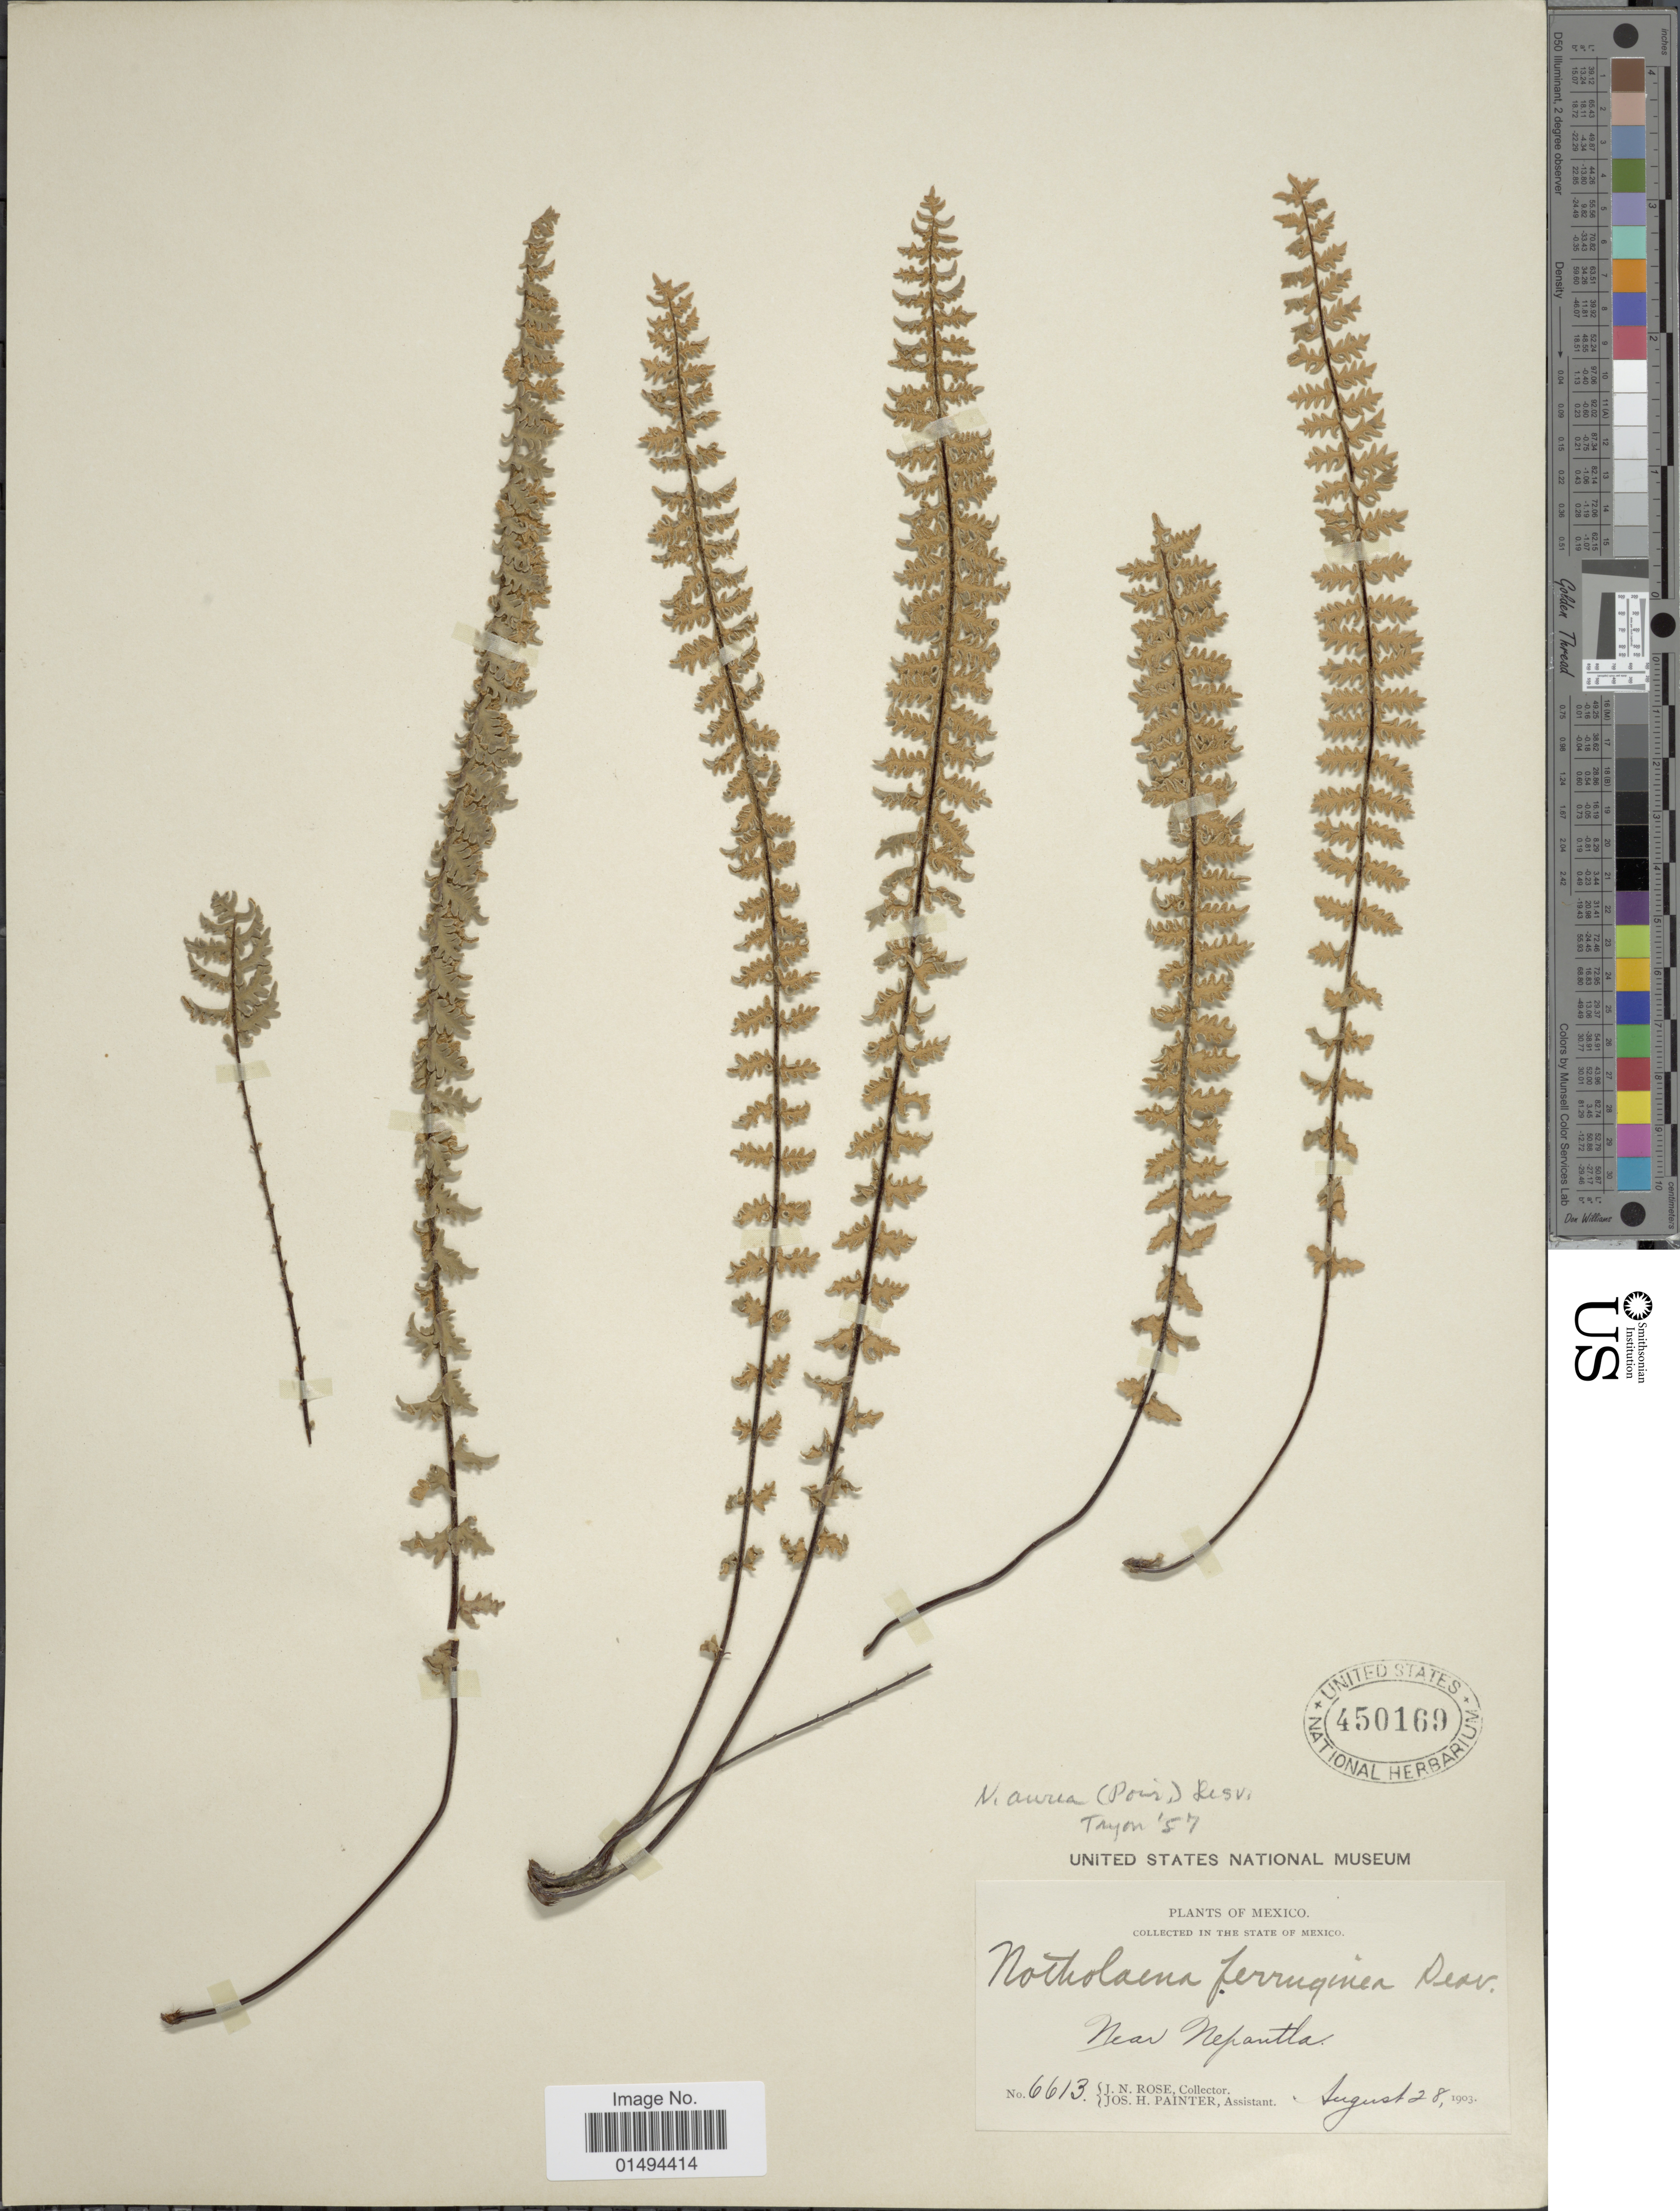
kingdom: Plantae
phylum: Tracheophyta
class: Polypodiopsida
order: Polypodiales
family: Pteridaceae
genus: Myriopteris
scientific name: Myriopteris aurea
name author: (Poir.) Grusz & Windham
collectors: J. N. Rose & J. H. Painter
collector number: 6613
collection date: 1903-08-28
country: Mexico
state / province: México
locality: Near Nepantla, in the state of Mexico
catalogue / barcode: US 450169